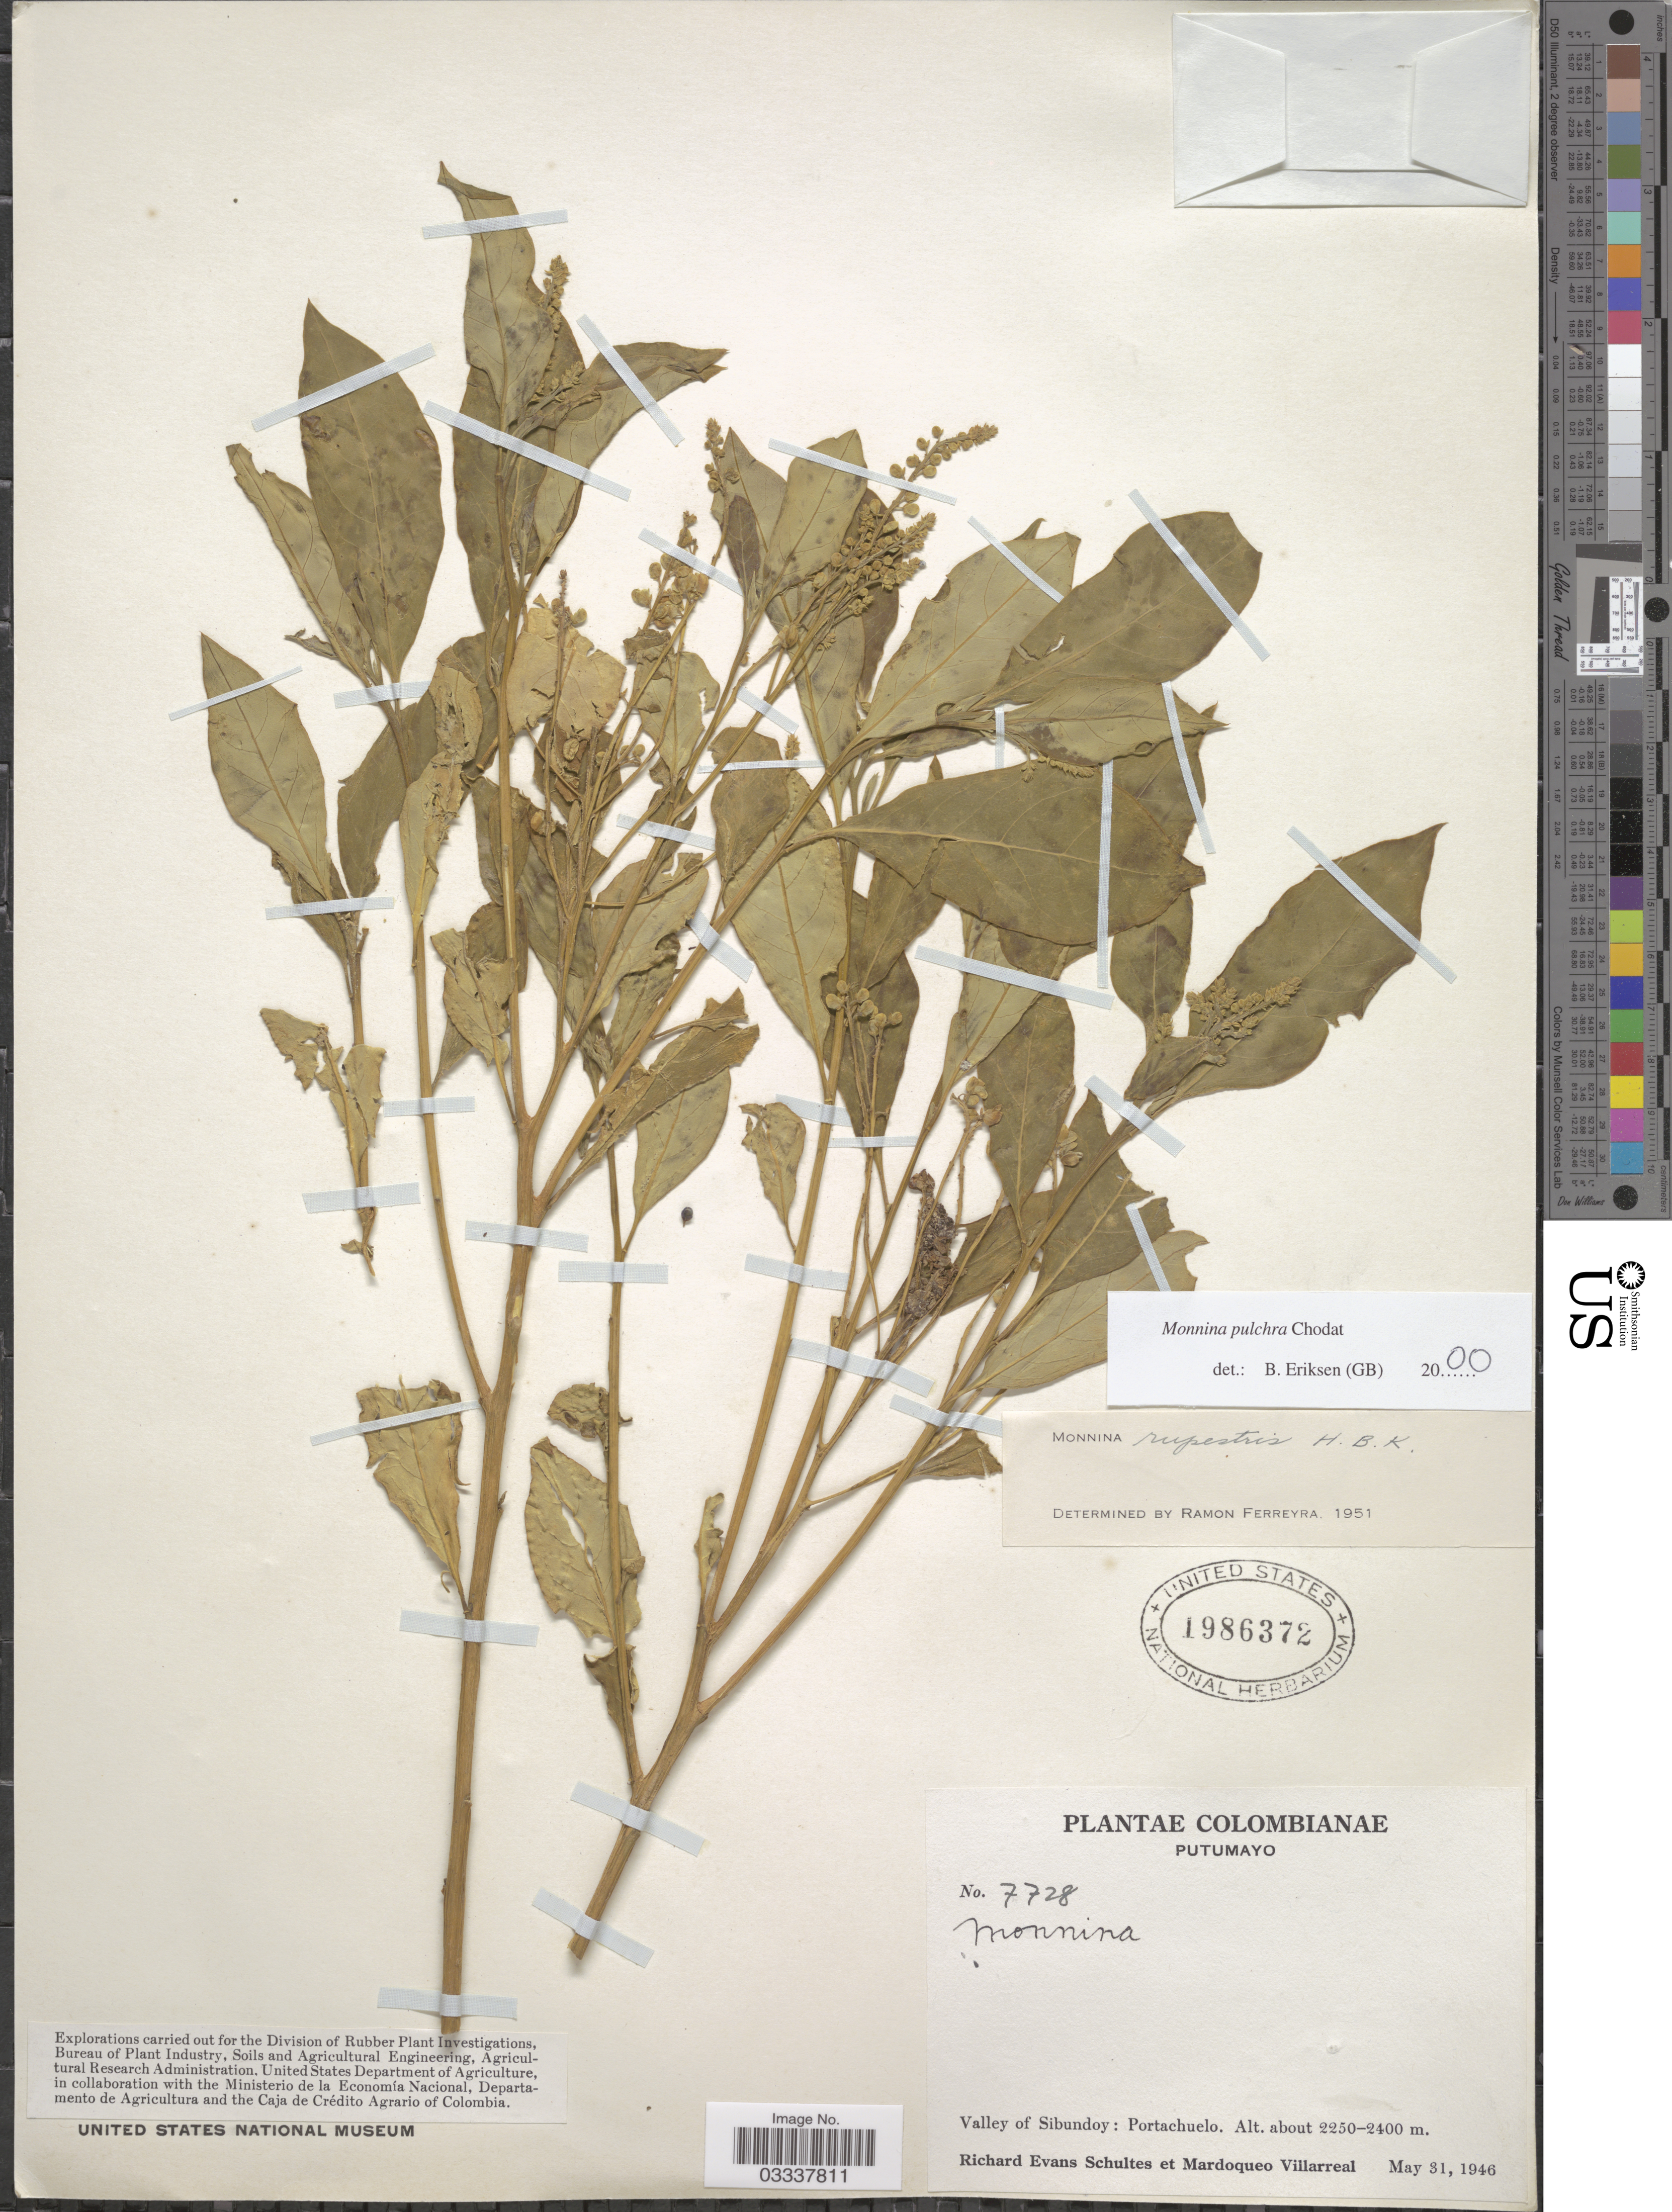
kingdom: Plantae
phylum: Tracheophyta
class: Magnoliopsida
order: Fabales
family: Polygalaceae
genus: Monnina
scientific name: Monnina pulchra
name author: Chodat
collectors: R. E. Schultes & M. Villarreal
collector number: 7728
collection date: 1946-05-31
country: Colombia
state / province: Putumayo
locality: Valley of Sibundoy: Portachuelo.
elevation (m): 2250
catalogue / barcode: US 1986372